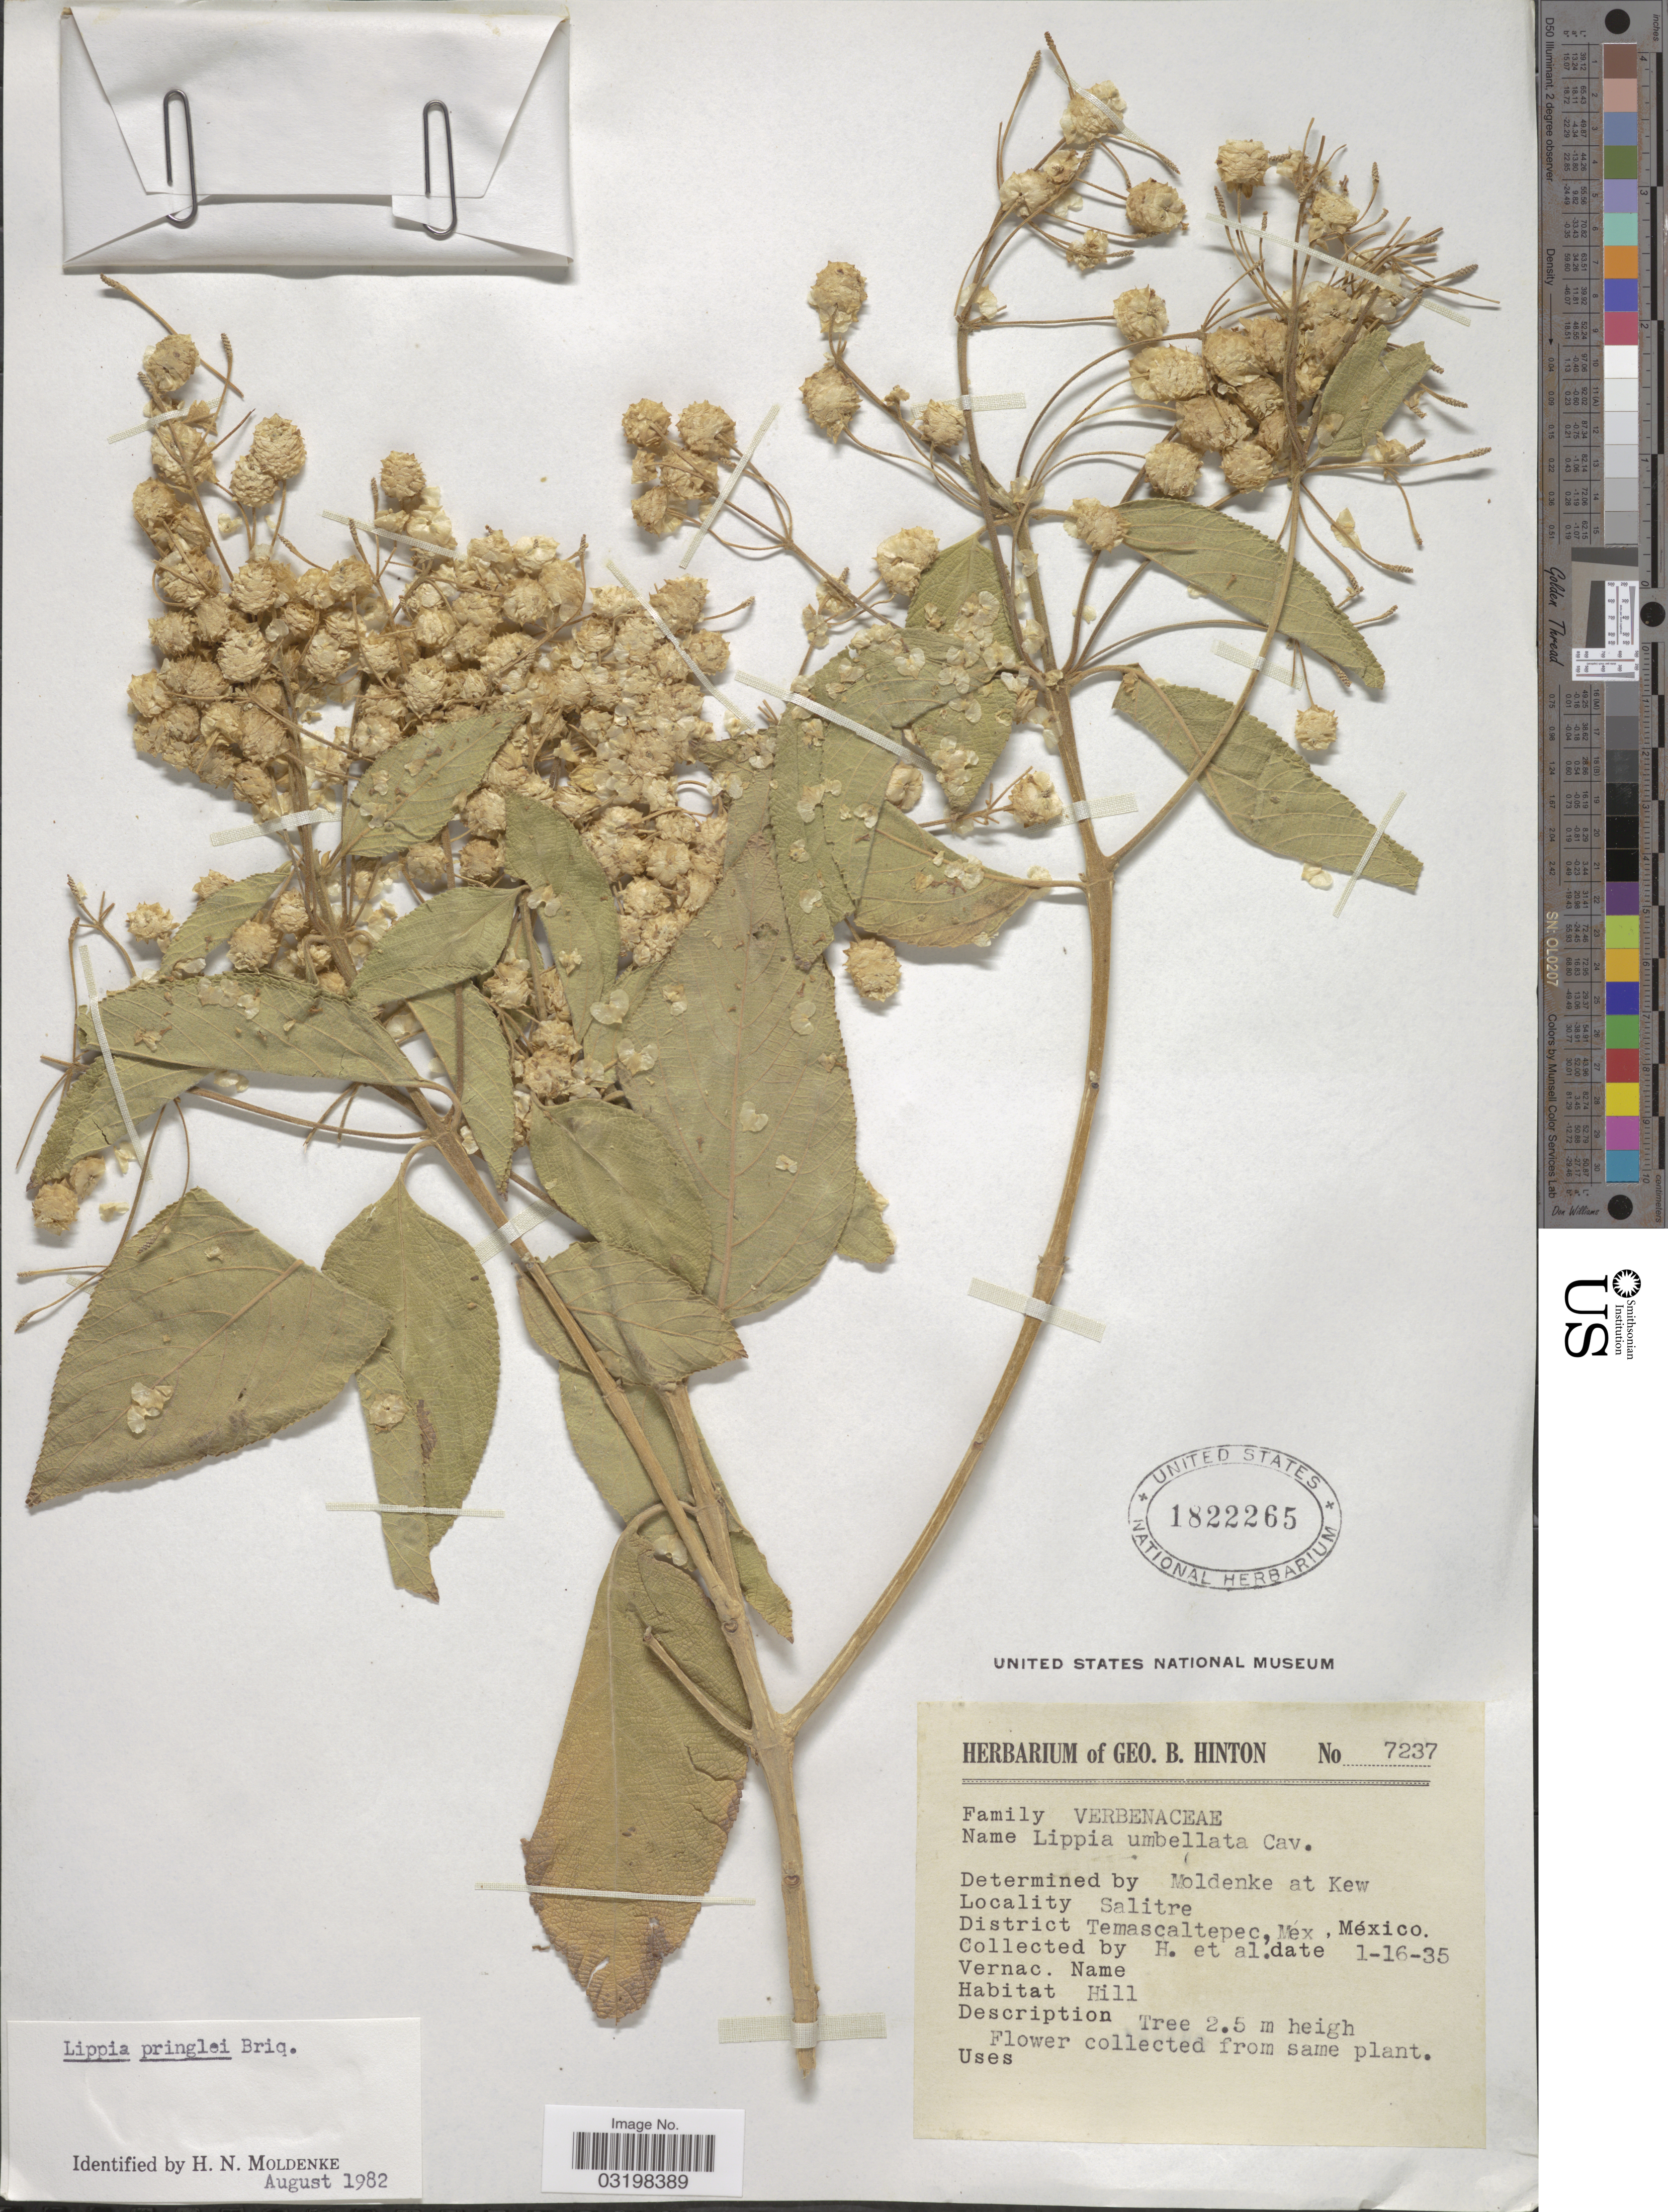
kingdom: Plantae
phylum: Tracheophyta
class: Magnoliopsida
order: Lamiales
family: Verbenaceae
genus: Lippia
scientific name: Lippia umbellata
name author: Cav.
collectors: G. B. Hinton & et al.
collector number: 7237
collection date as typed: Transcribed d/m/y: 16/1/35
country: Mexico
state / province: México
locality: Salitre. District Temascaltepec.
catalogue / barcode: US 1822265